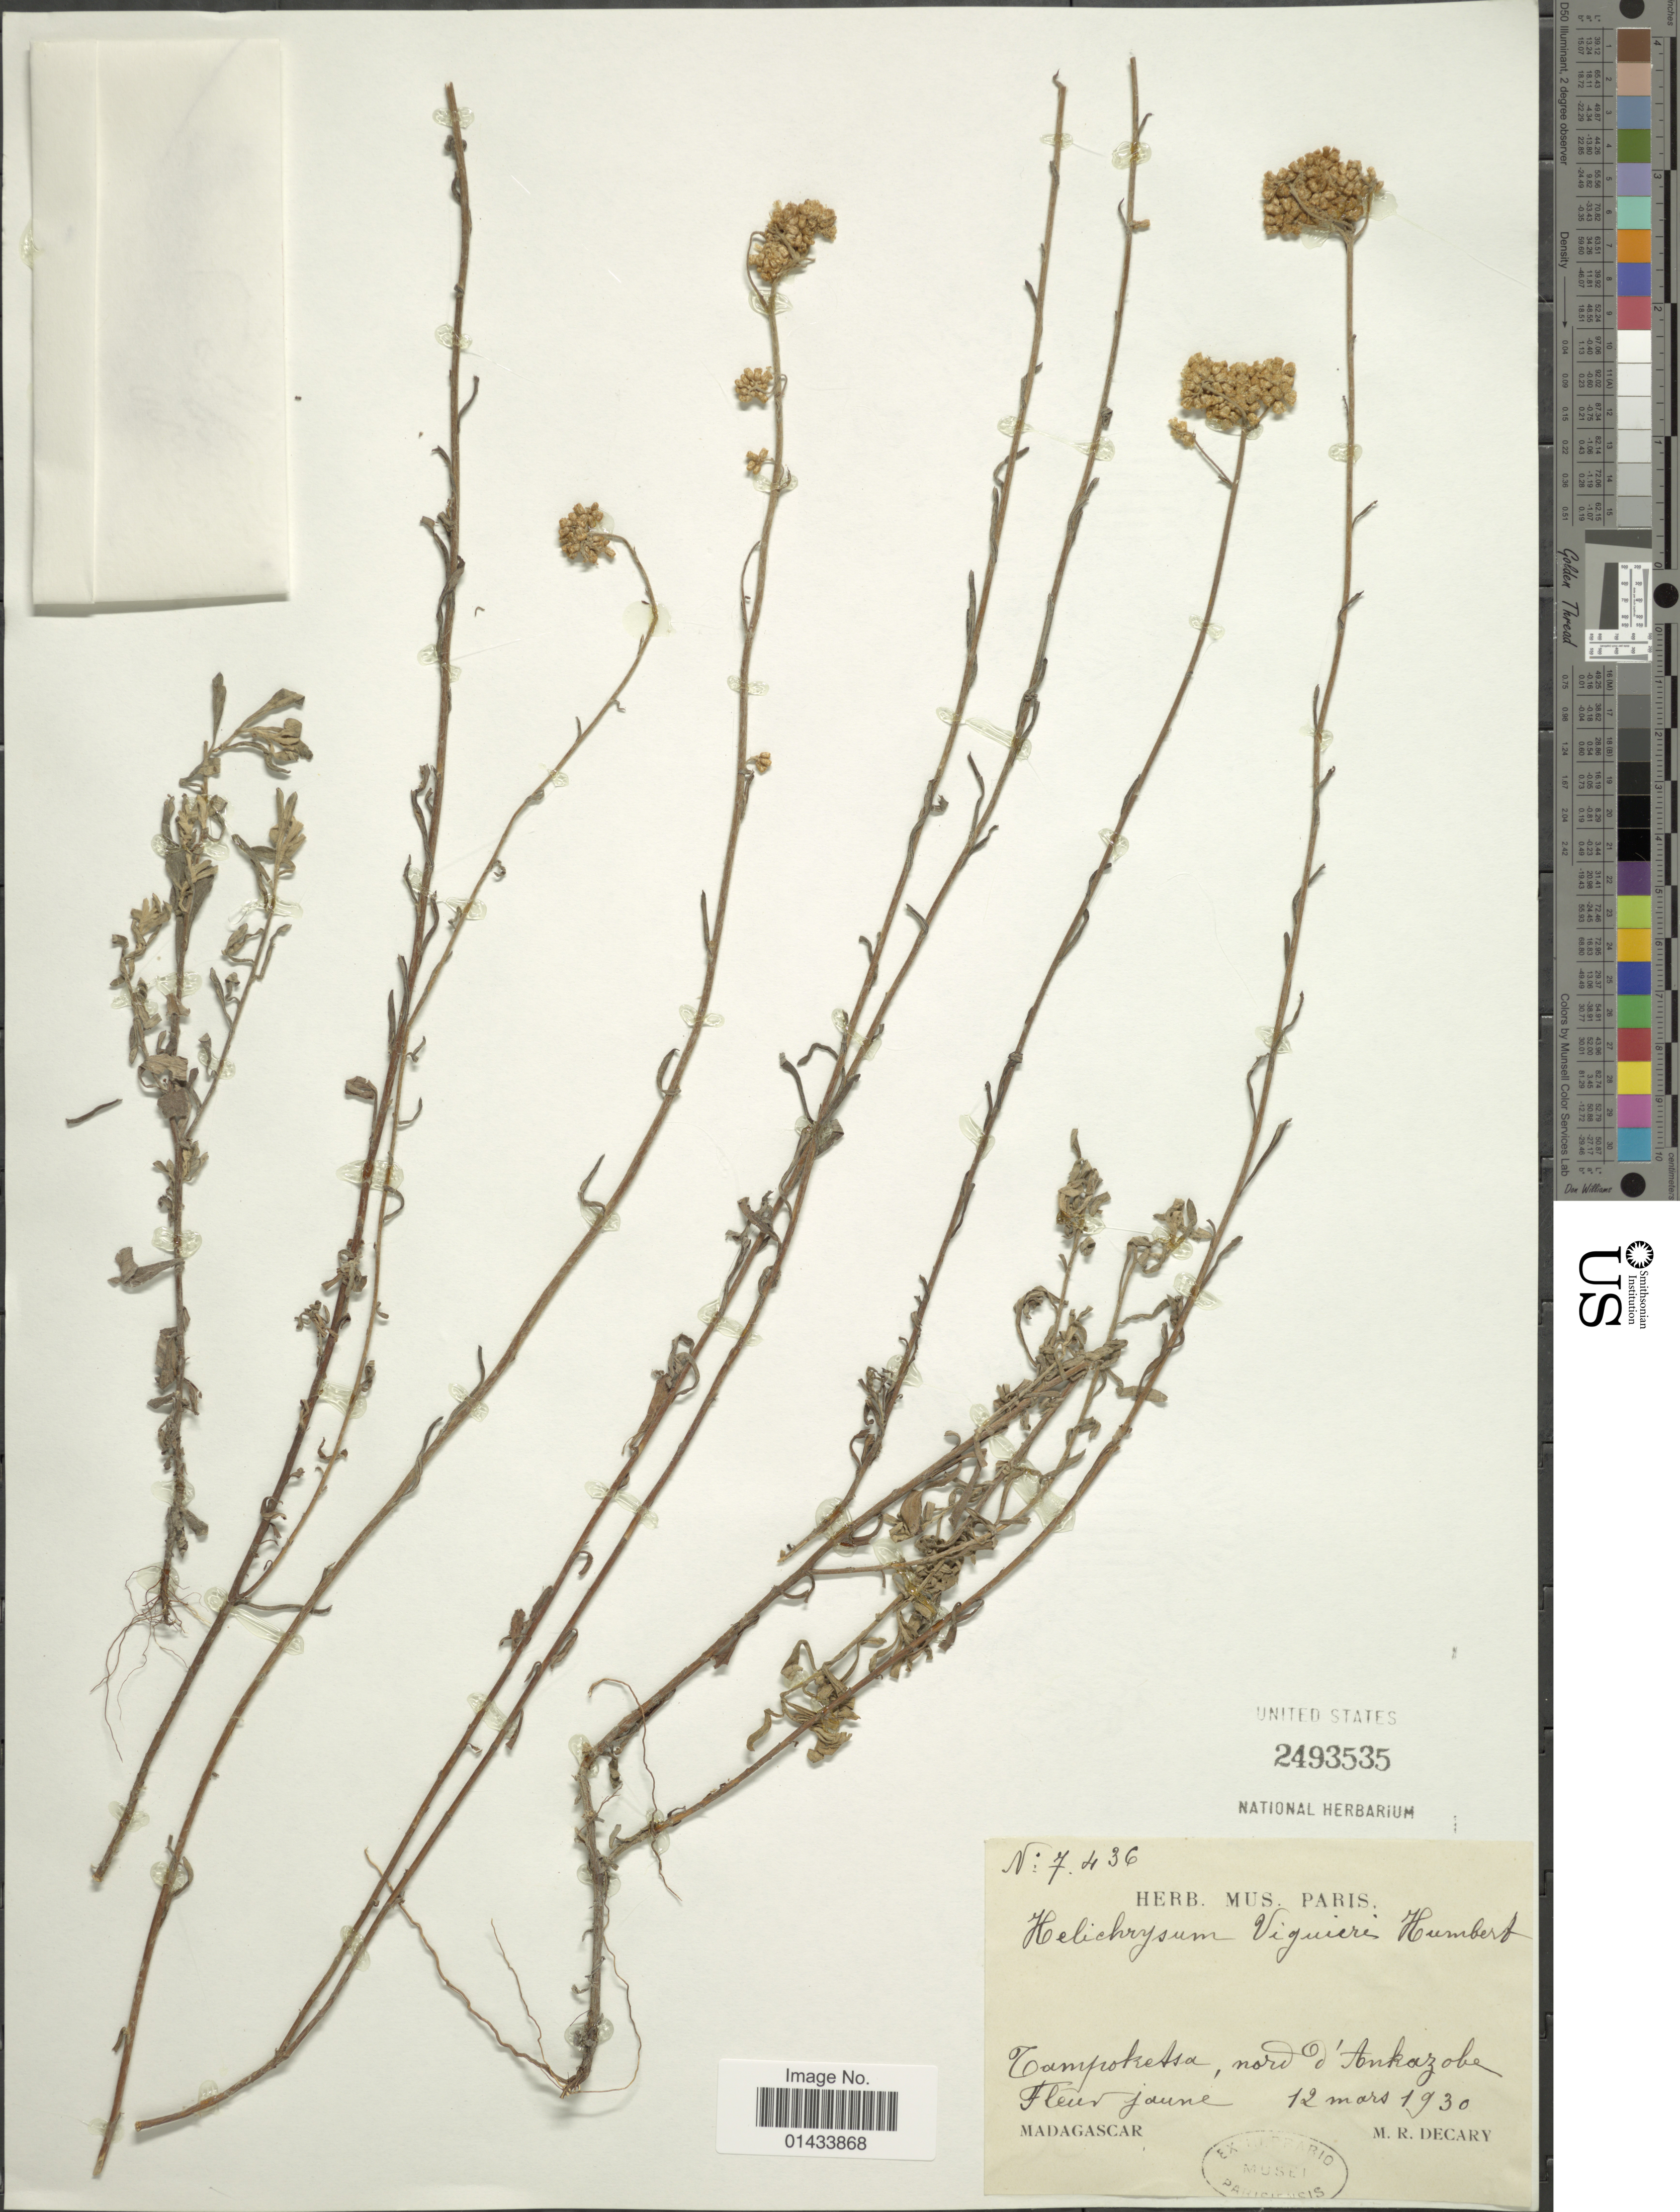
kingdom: Plantae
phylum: Tracheophyta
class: Magnoliopsida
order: Asterales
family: Asteraceae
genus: Helichrysum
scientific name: Helichrysum viguieri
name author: Humbert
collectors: R. Decary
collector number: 7436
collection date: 1930-03-12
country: Madagascar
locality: Camproketsa, nord d' Ankarzobe, Fleur jaune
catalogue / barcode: US 2493535